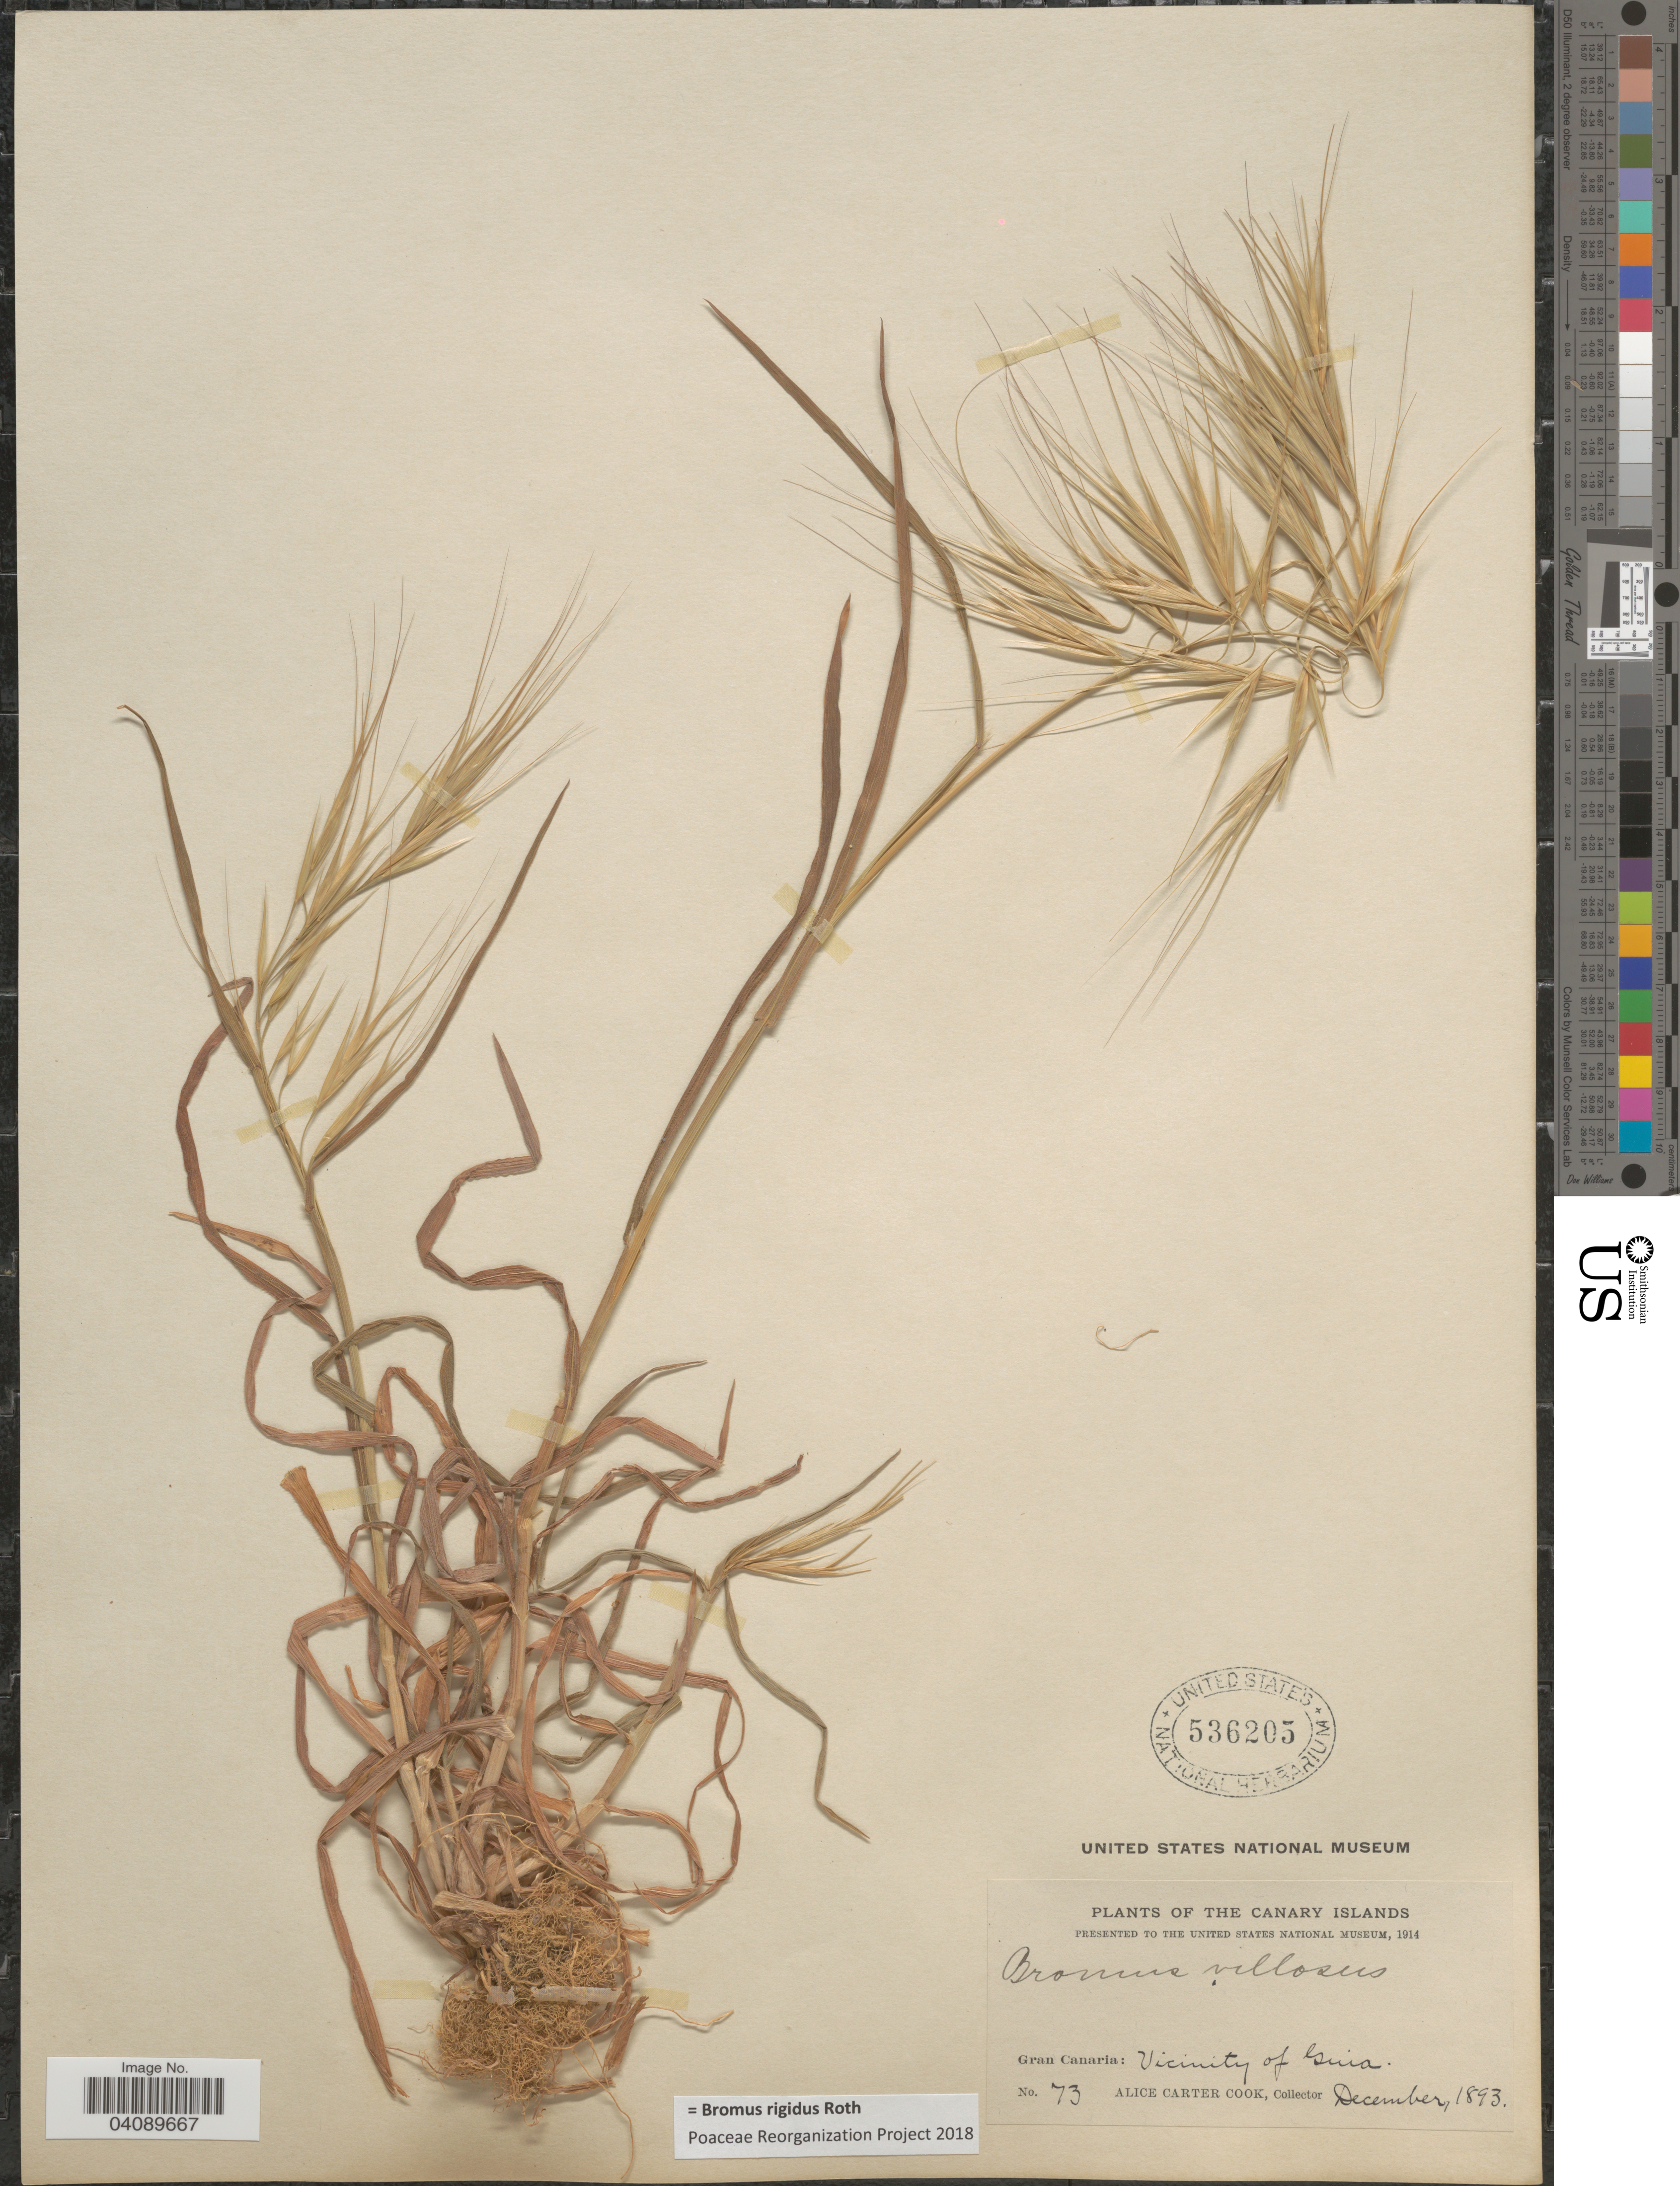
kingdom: Plantae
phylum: Tracheophyta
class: Liliopsida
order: Poales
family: Poaceae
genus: Bromus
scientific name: Bromus rigidus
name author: Roth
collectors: Alice C. Cook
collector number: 73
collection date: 1893-12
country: Spain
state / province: Canarias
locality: The Canary Islands. Gran Canaria: Vicinity of Guia.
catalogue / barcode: US 536205